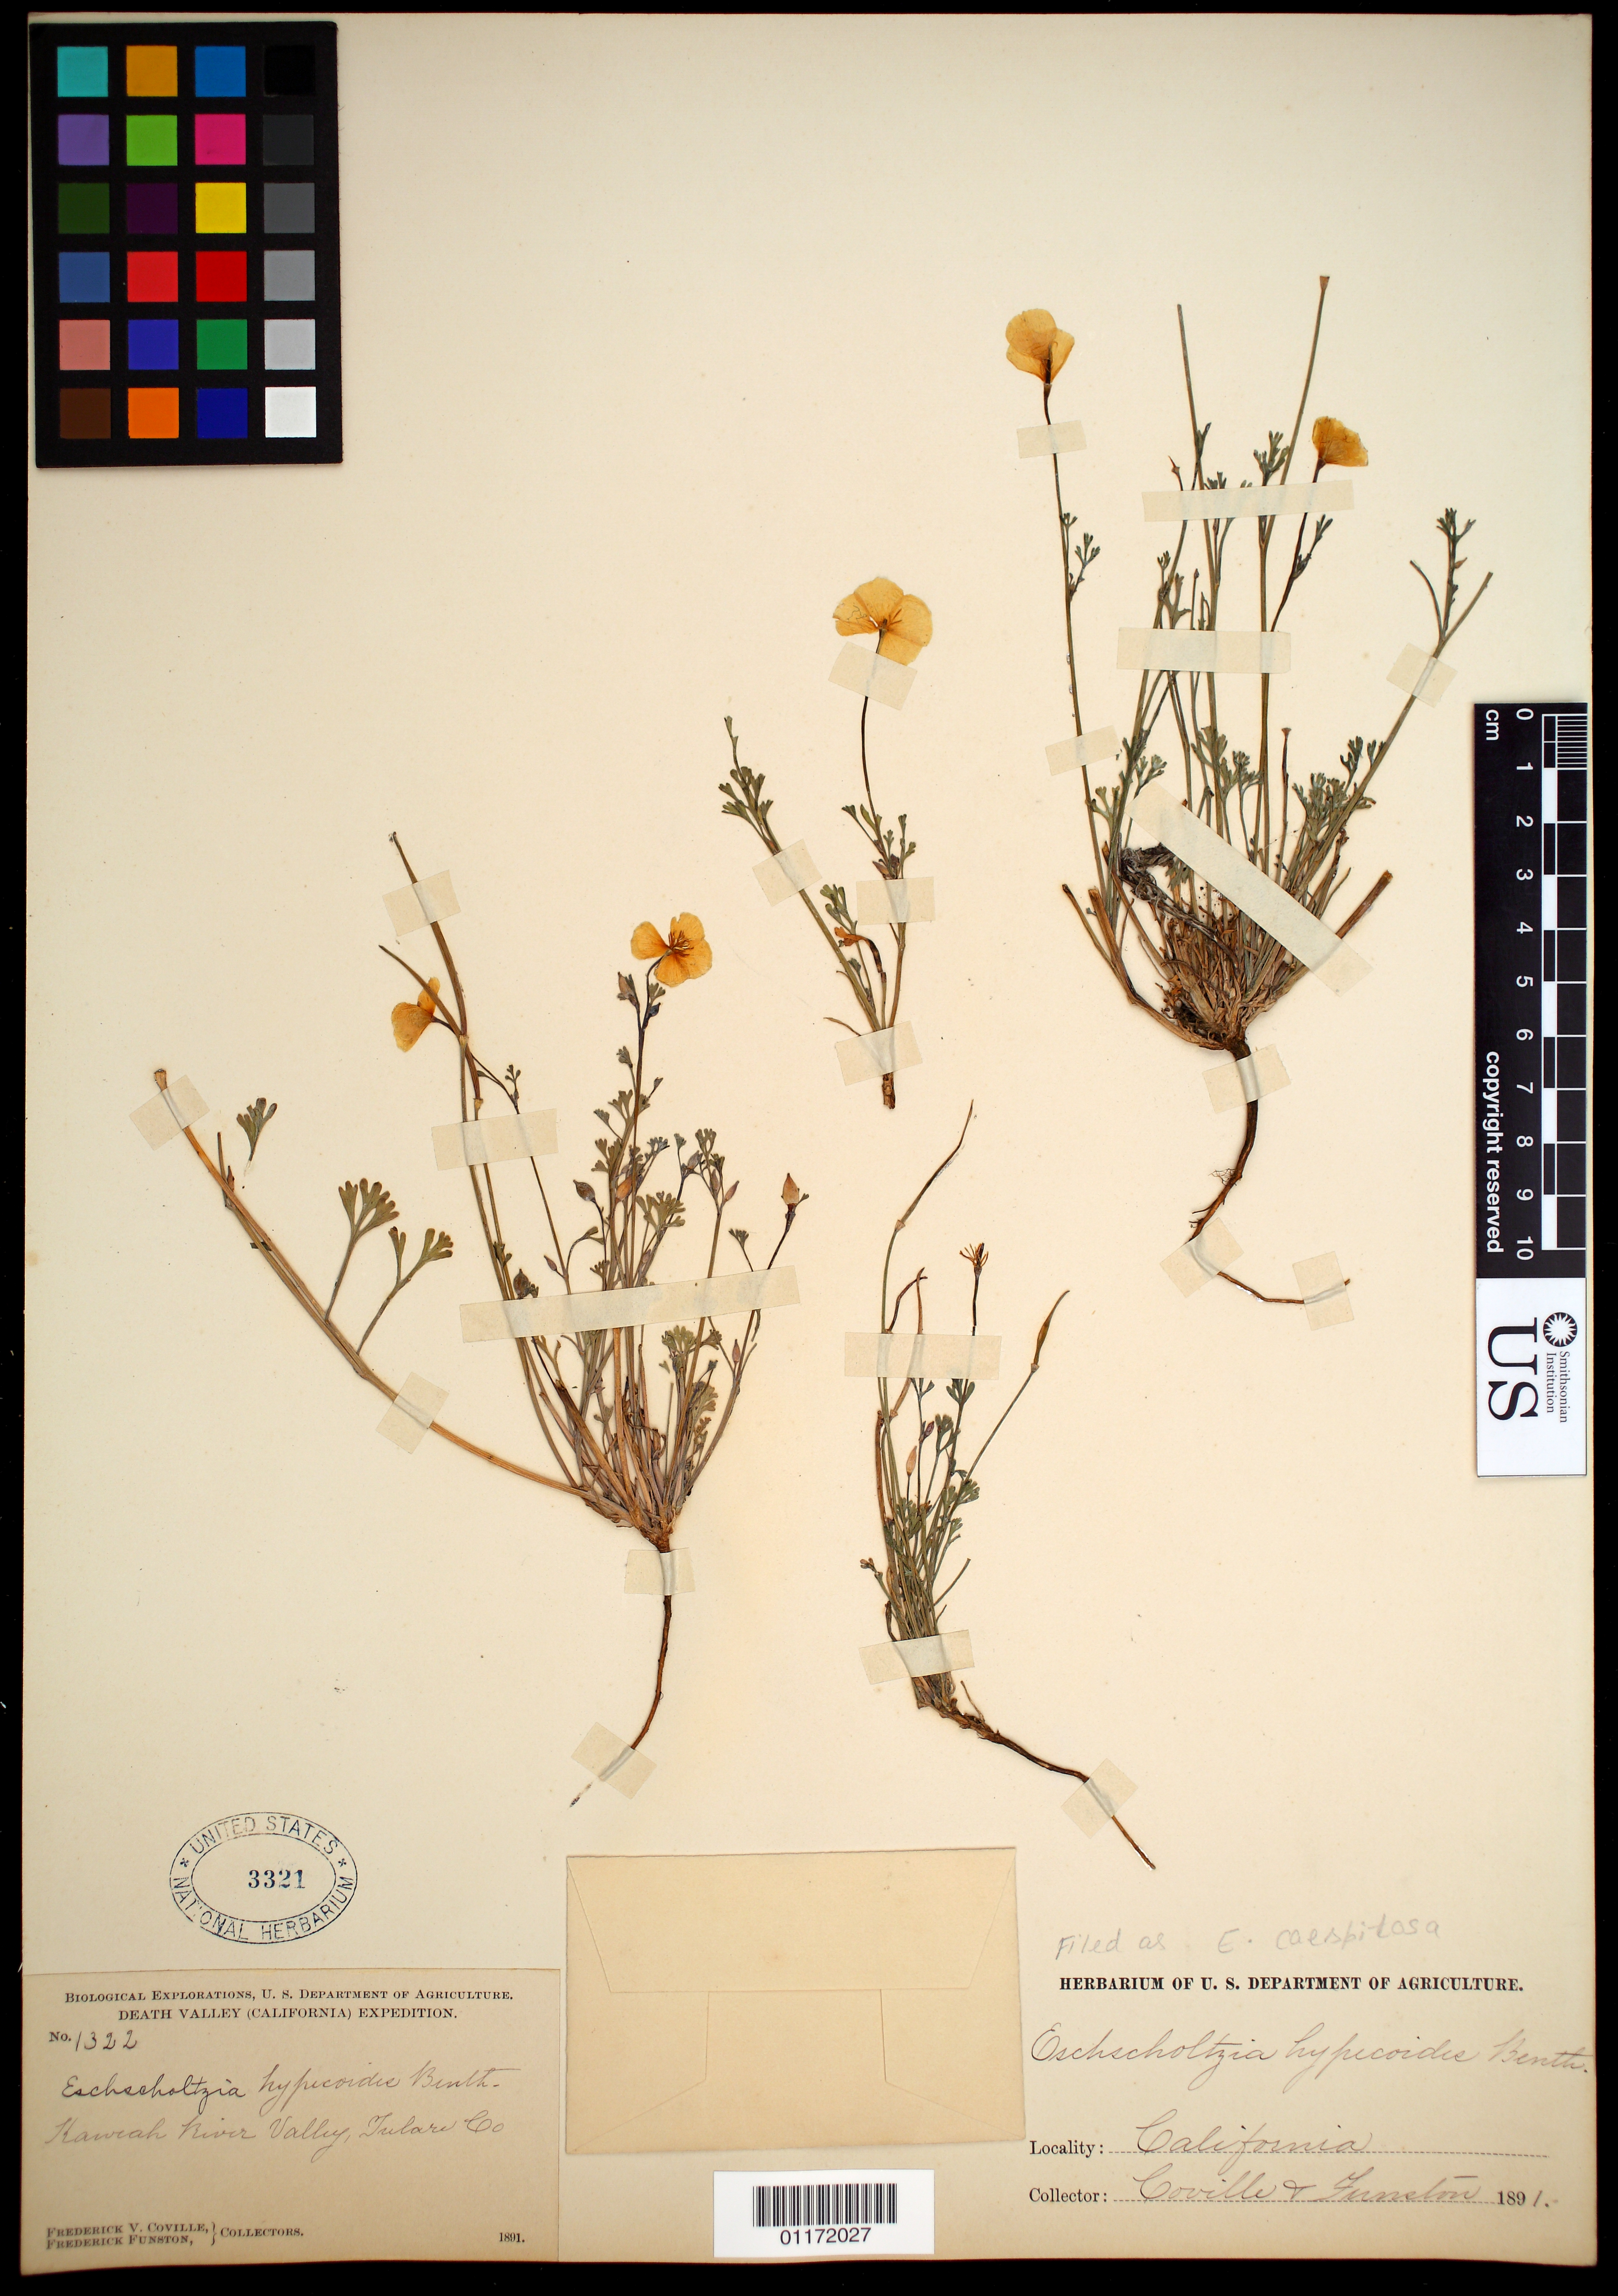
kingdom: Plantae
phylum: Tracheophyta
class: Magnoliopsida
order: Ranunculales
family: Papaveraceae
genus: Eschscholzia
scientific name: Eschscholzia caespitosa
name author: Benth.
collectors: F. V. Coville & F. Funston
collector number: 1322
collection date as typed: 1891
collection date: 1891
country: United States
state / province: California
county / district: Tulare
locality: Kaweah River Valley.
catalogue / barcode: US 3321